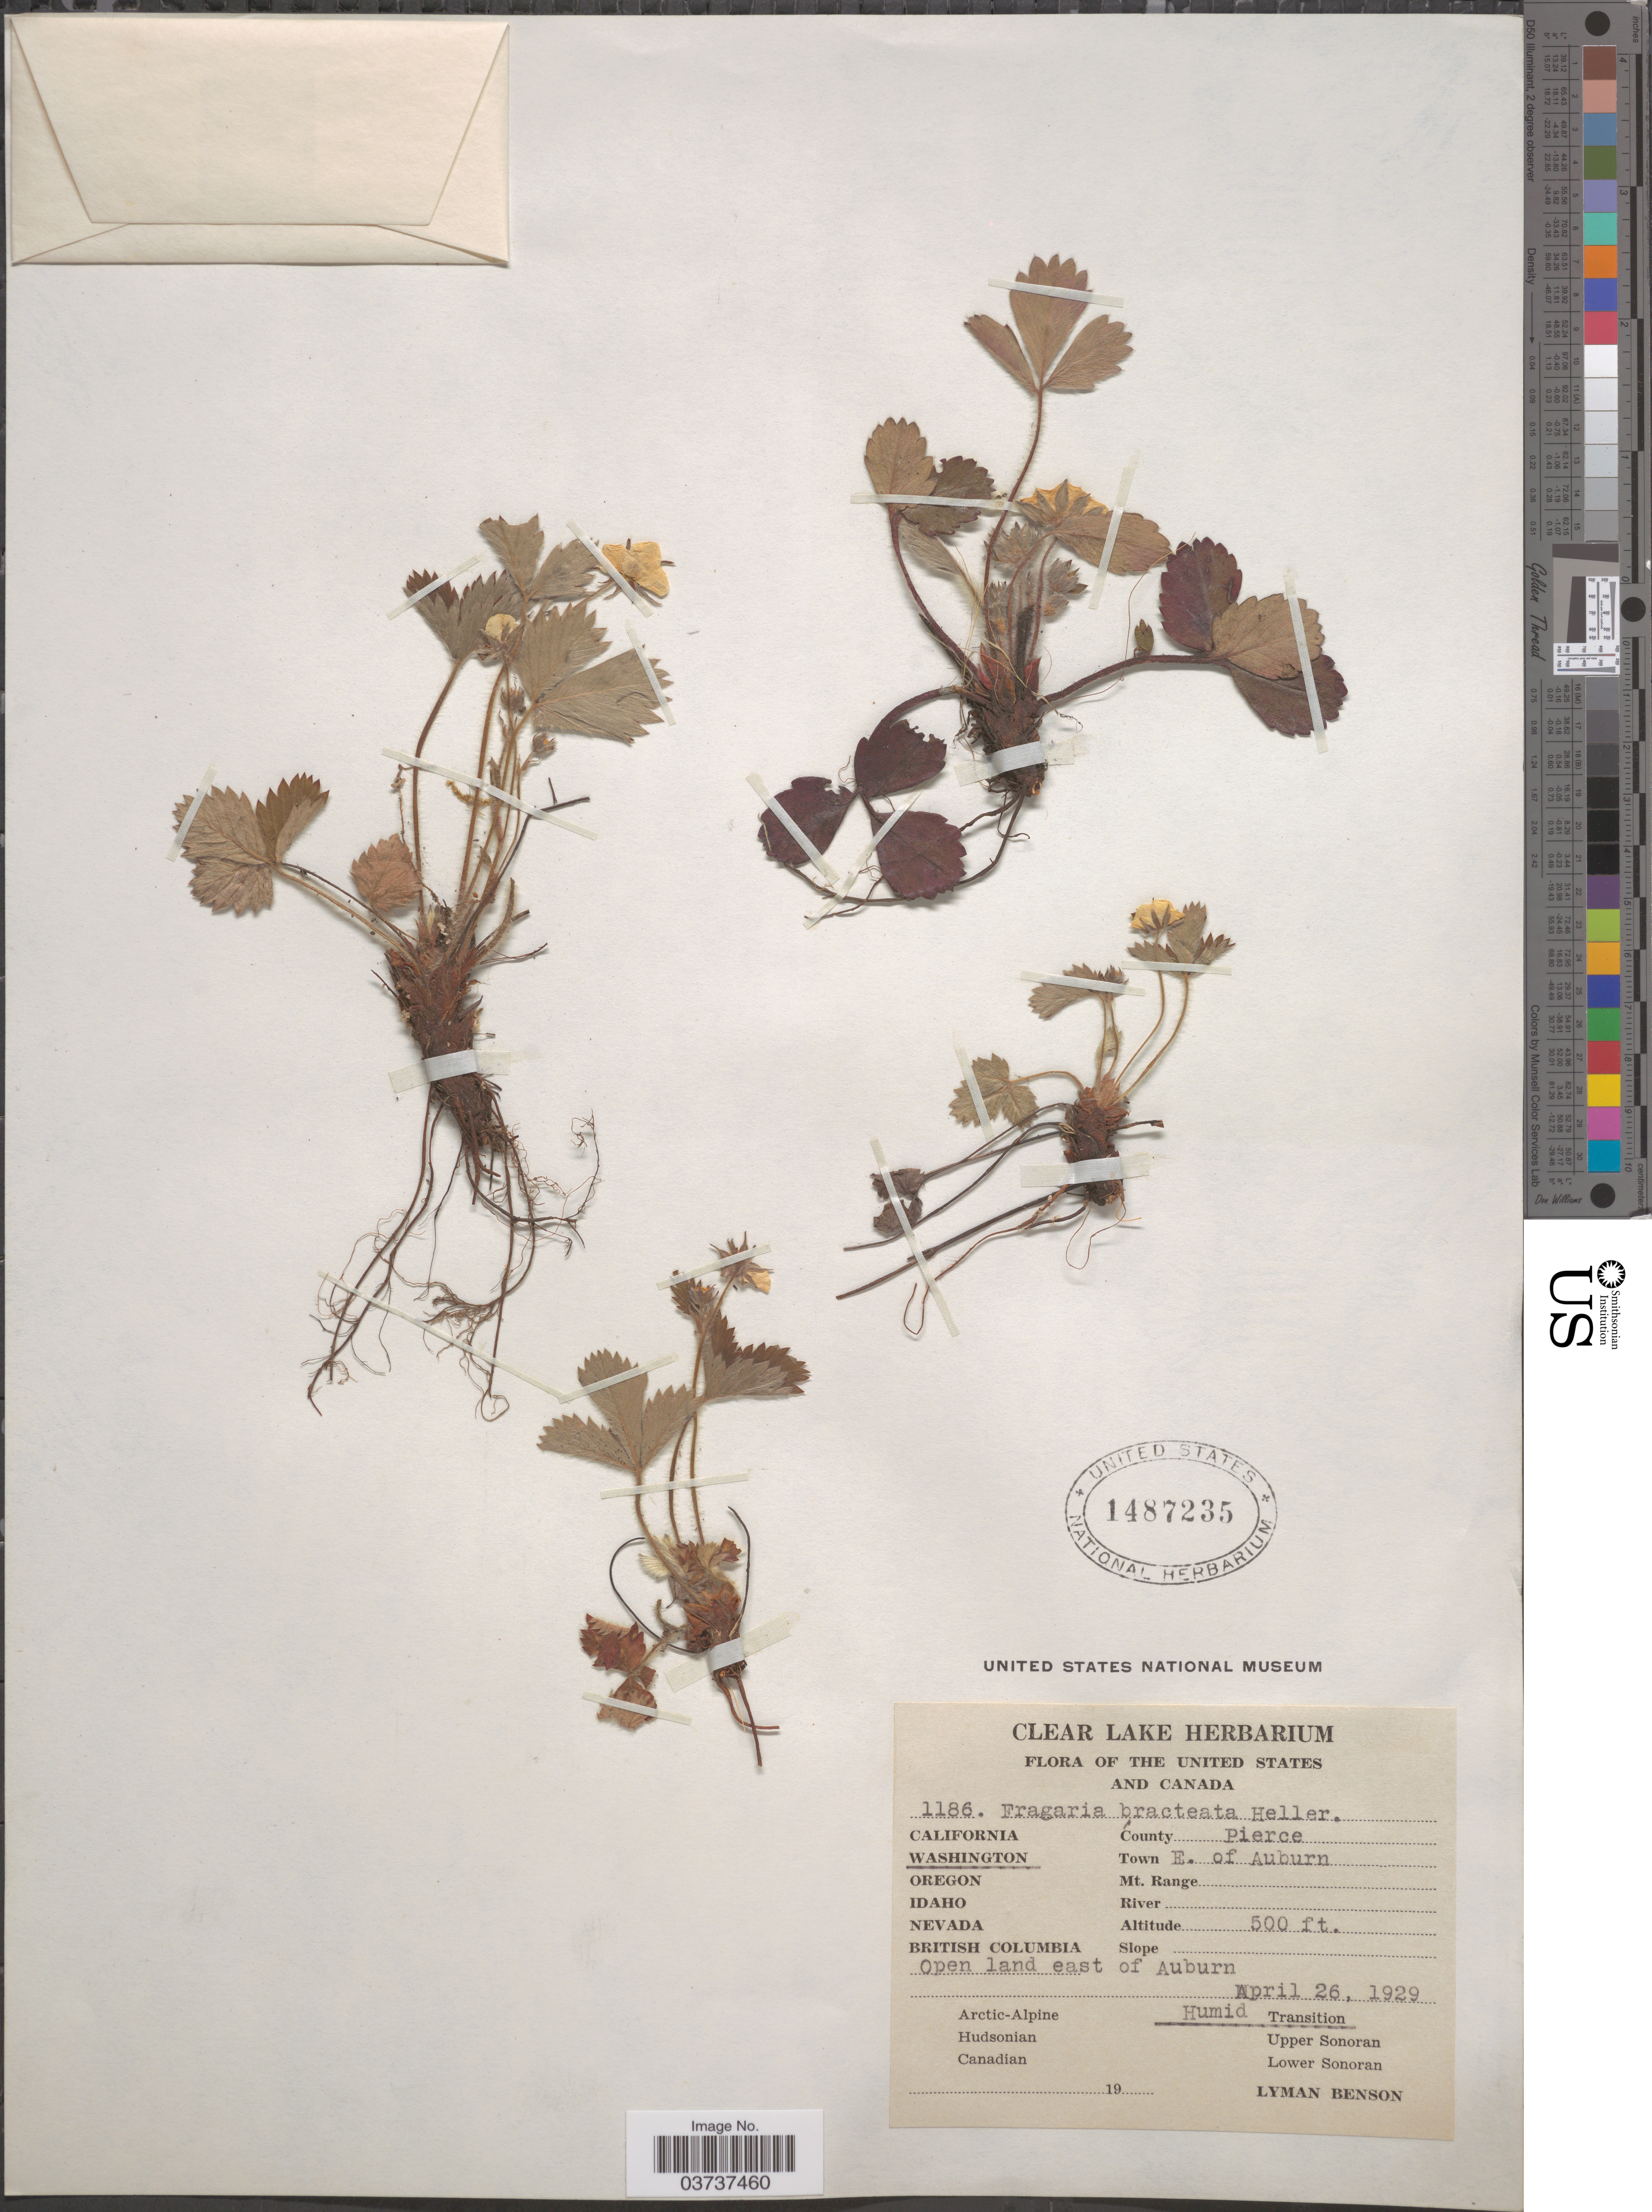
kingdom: Plantae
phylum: Tracheophyta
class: Magnoliopsida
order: Rosales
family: Rosaceae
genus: Fragaria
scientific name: Fragaria vesca subsp. bracteata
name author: L.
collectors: L. D. Benson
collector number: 1186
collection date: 1929-04-26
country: United States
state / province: Washington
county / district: Pierce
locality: County Pierce. Town E. of Auburn. Open land east of Auburn. Humid Transition.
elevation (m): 152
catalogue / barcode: US 1487235